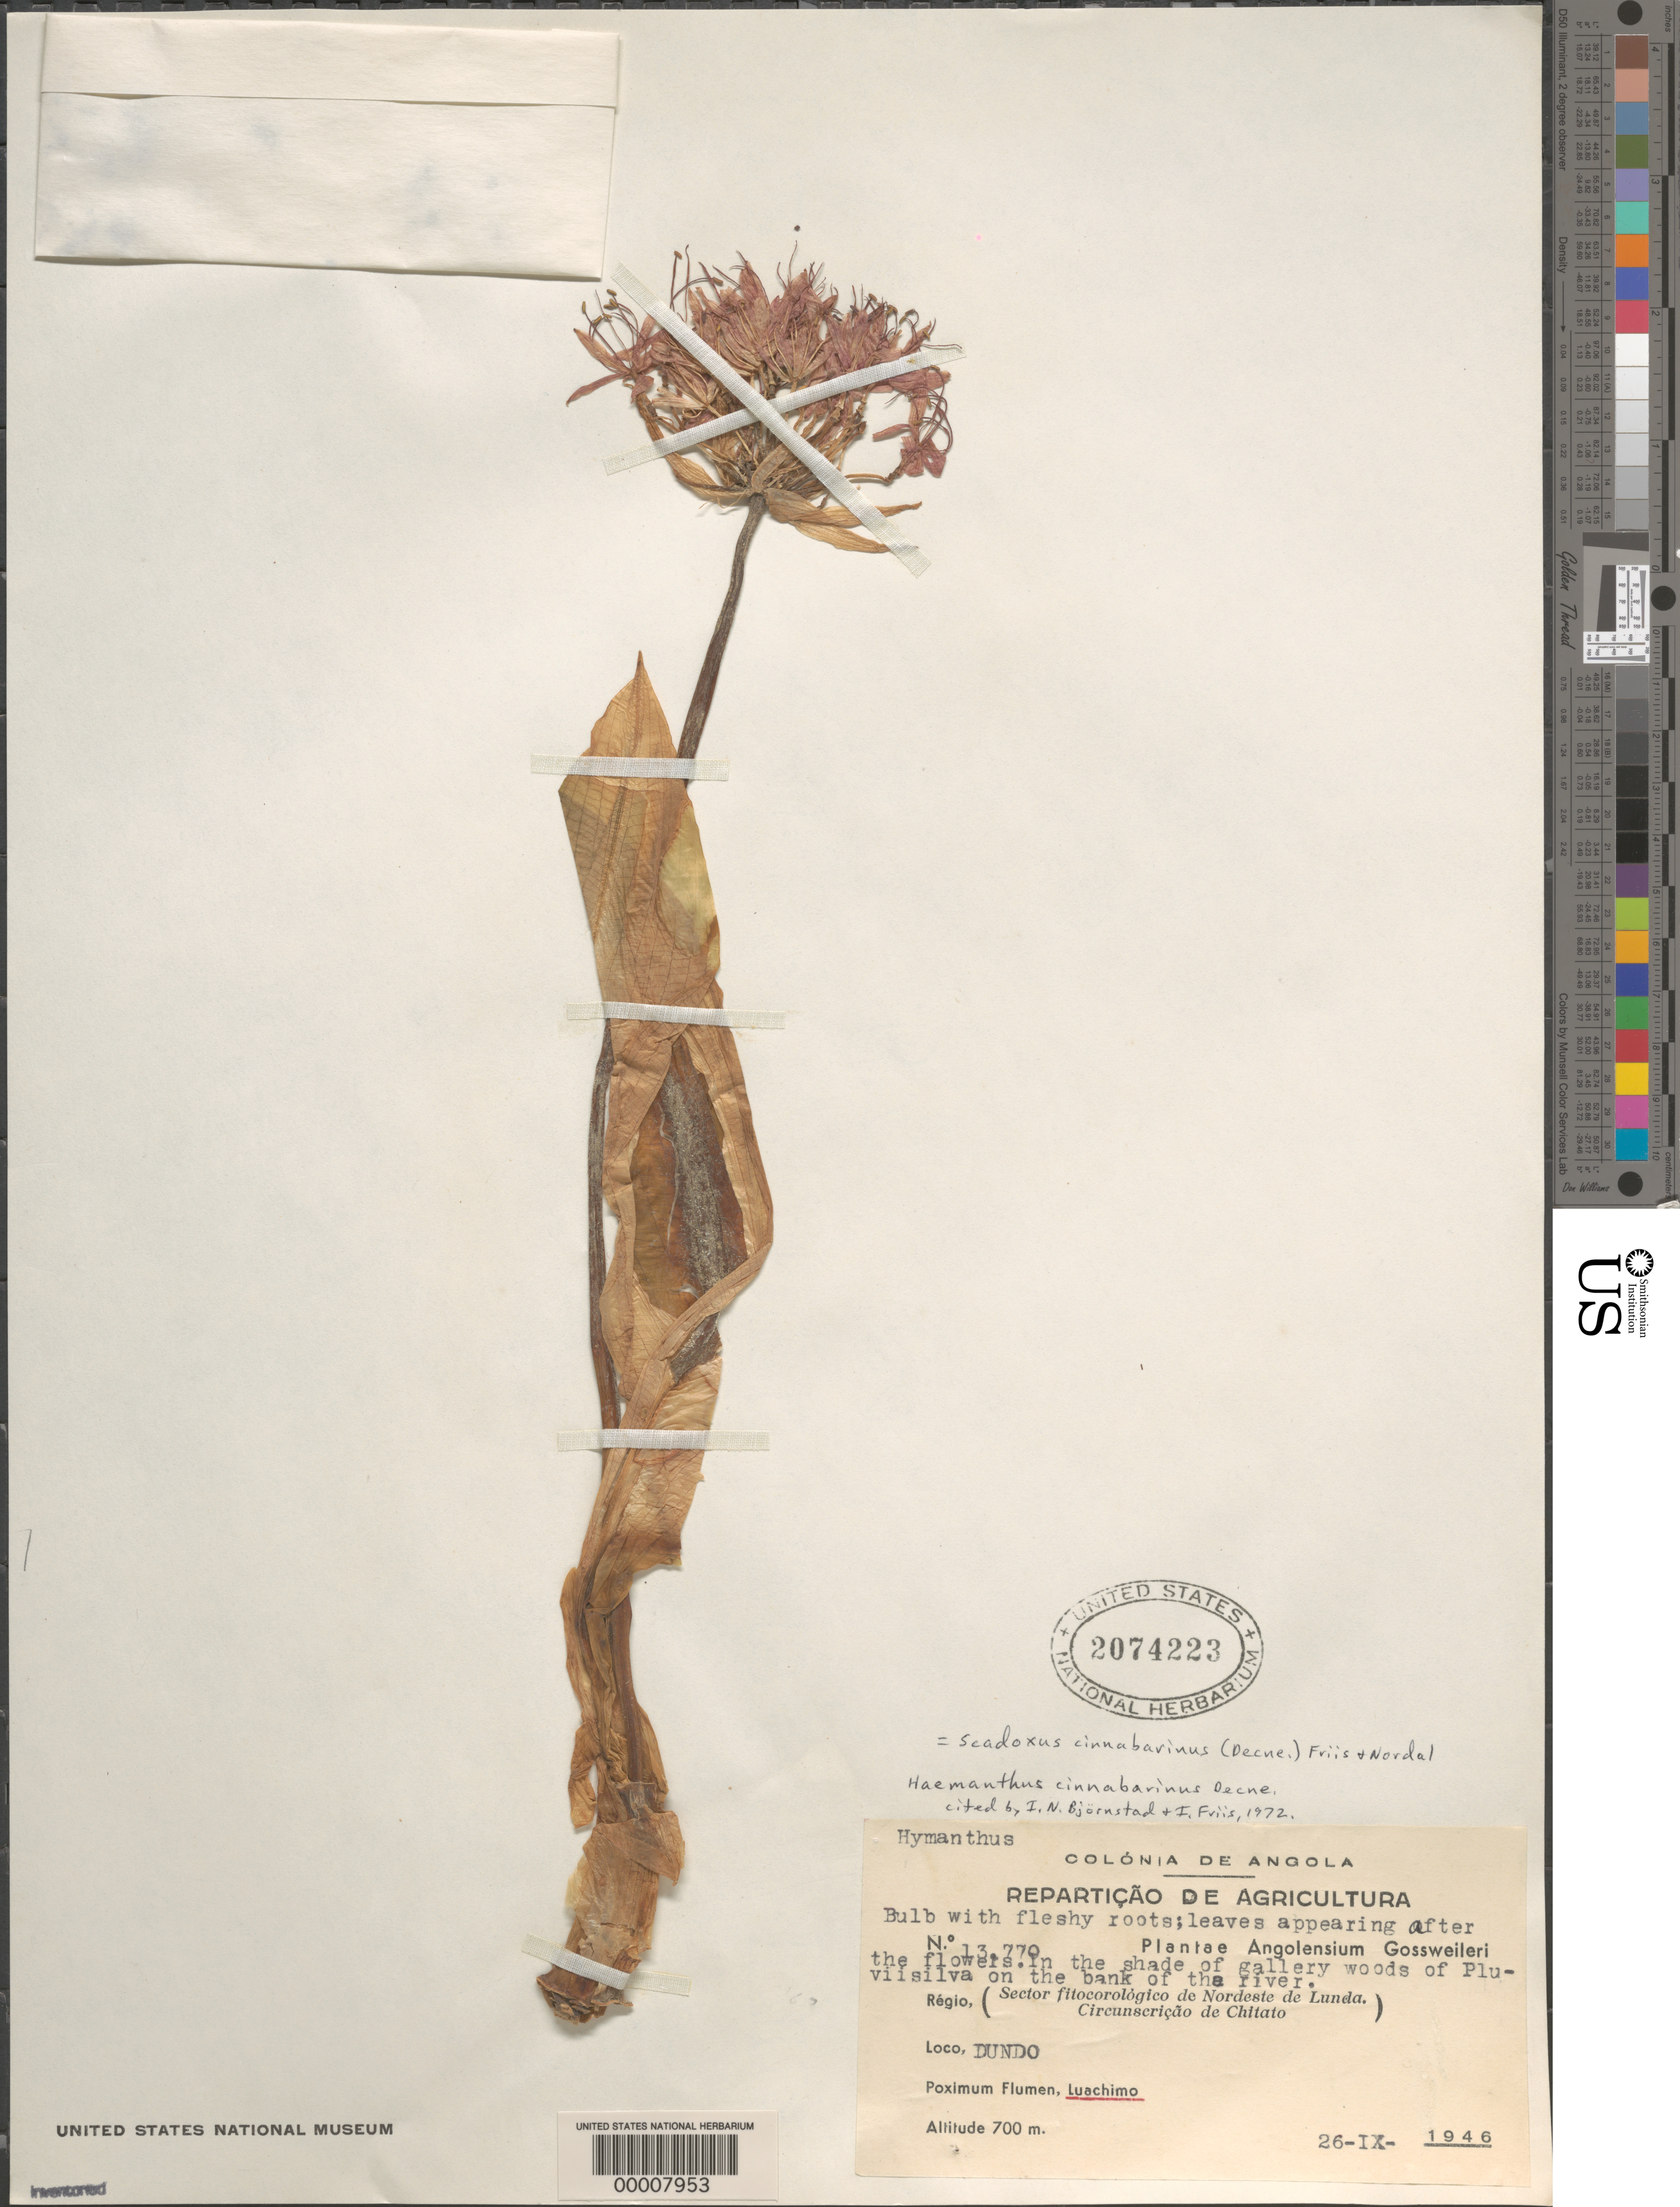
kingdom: Plantae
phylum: Tracheophyta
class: Liliopsida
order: Asparagales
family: Amaryllidaceae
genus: Scadoxus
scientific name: Scadoxus cinnabarinus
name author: (Decne.) Friis & Nordal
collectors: J. Gossweiler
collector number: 13770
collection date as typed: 26 Sep 1946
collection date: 1946-09-26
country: Angola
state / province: Lunda Norte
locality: Luachimo River, Dundo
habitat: Shaded river bank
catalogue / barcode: US 2074223